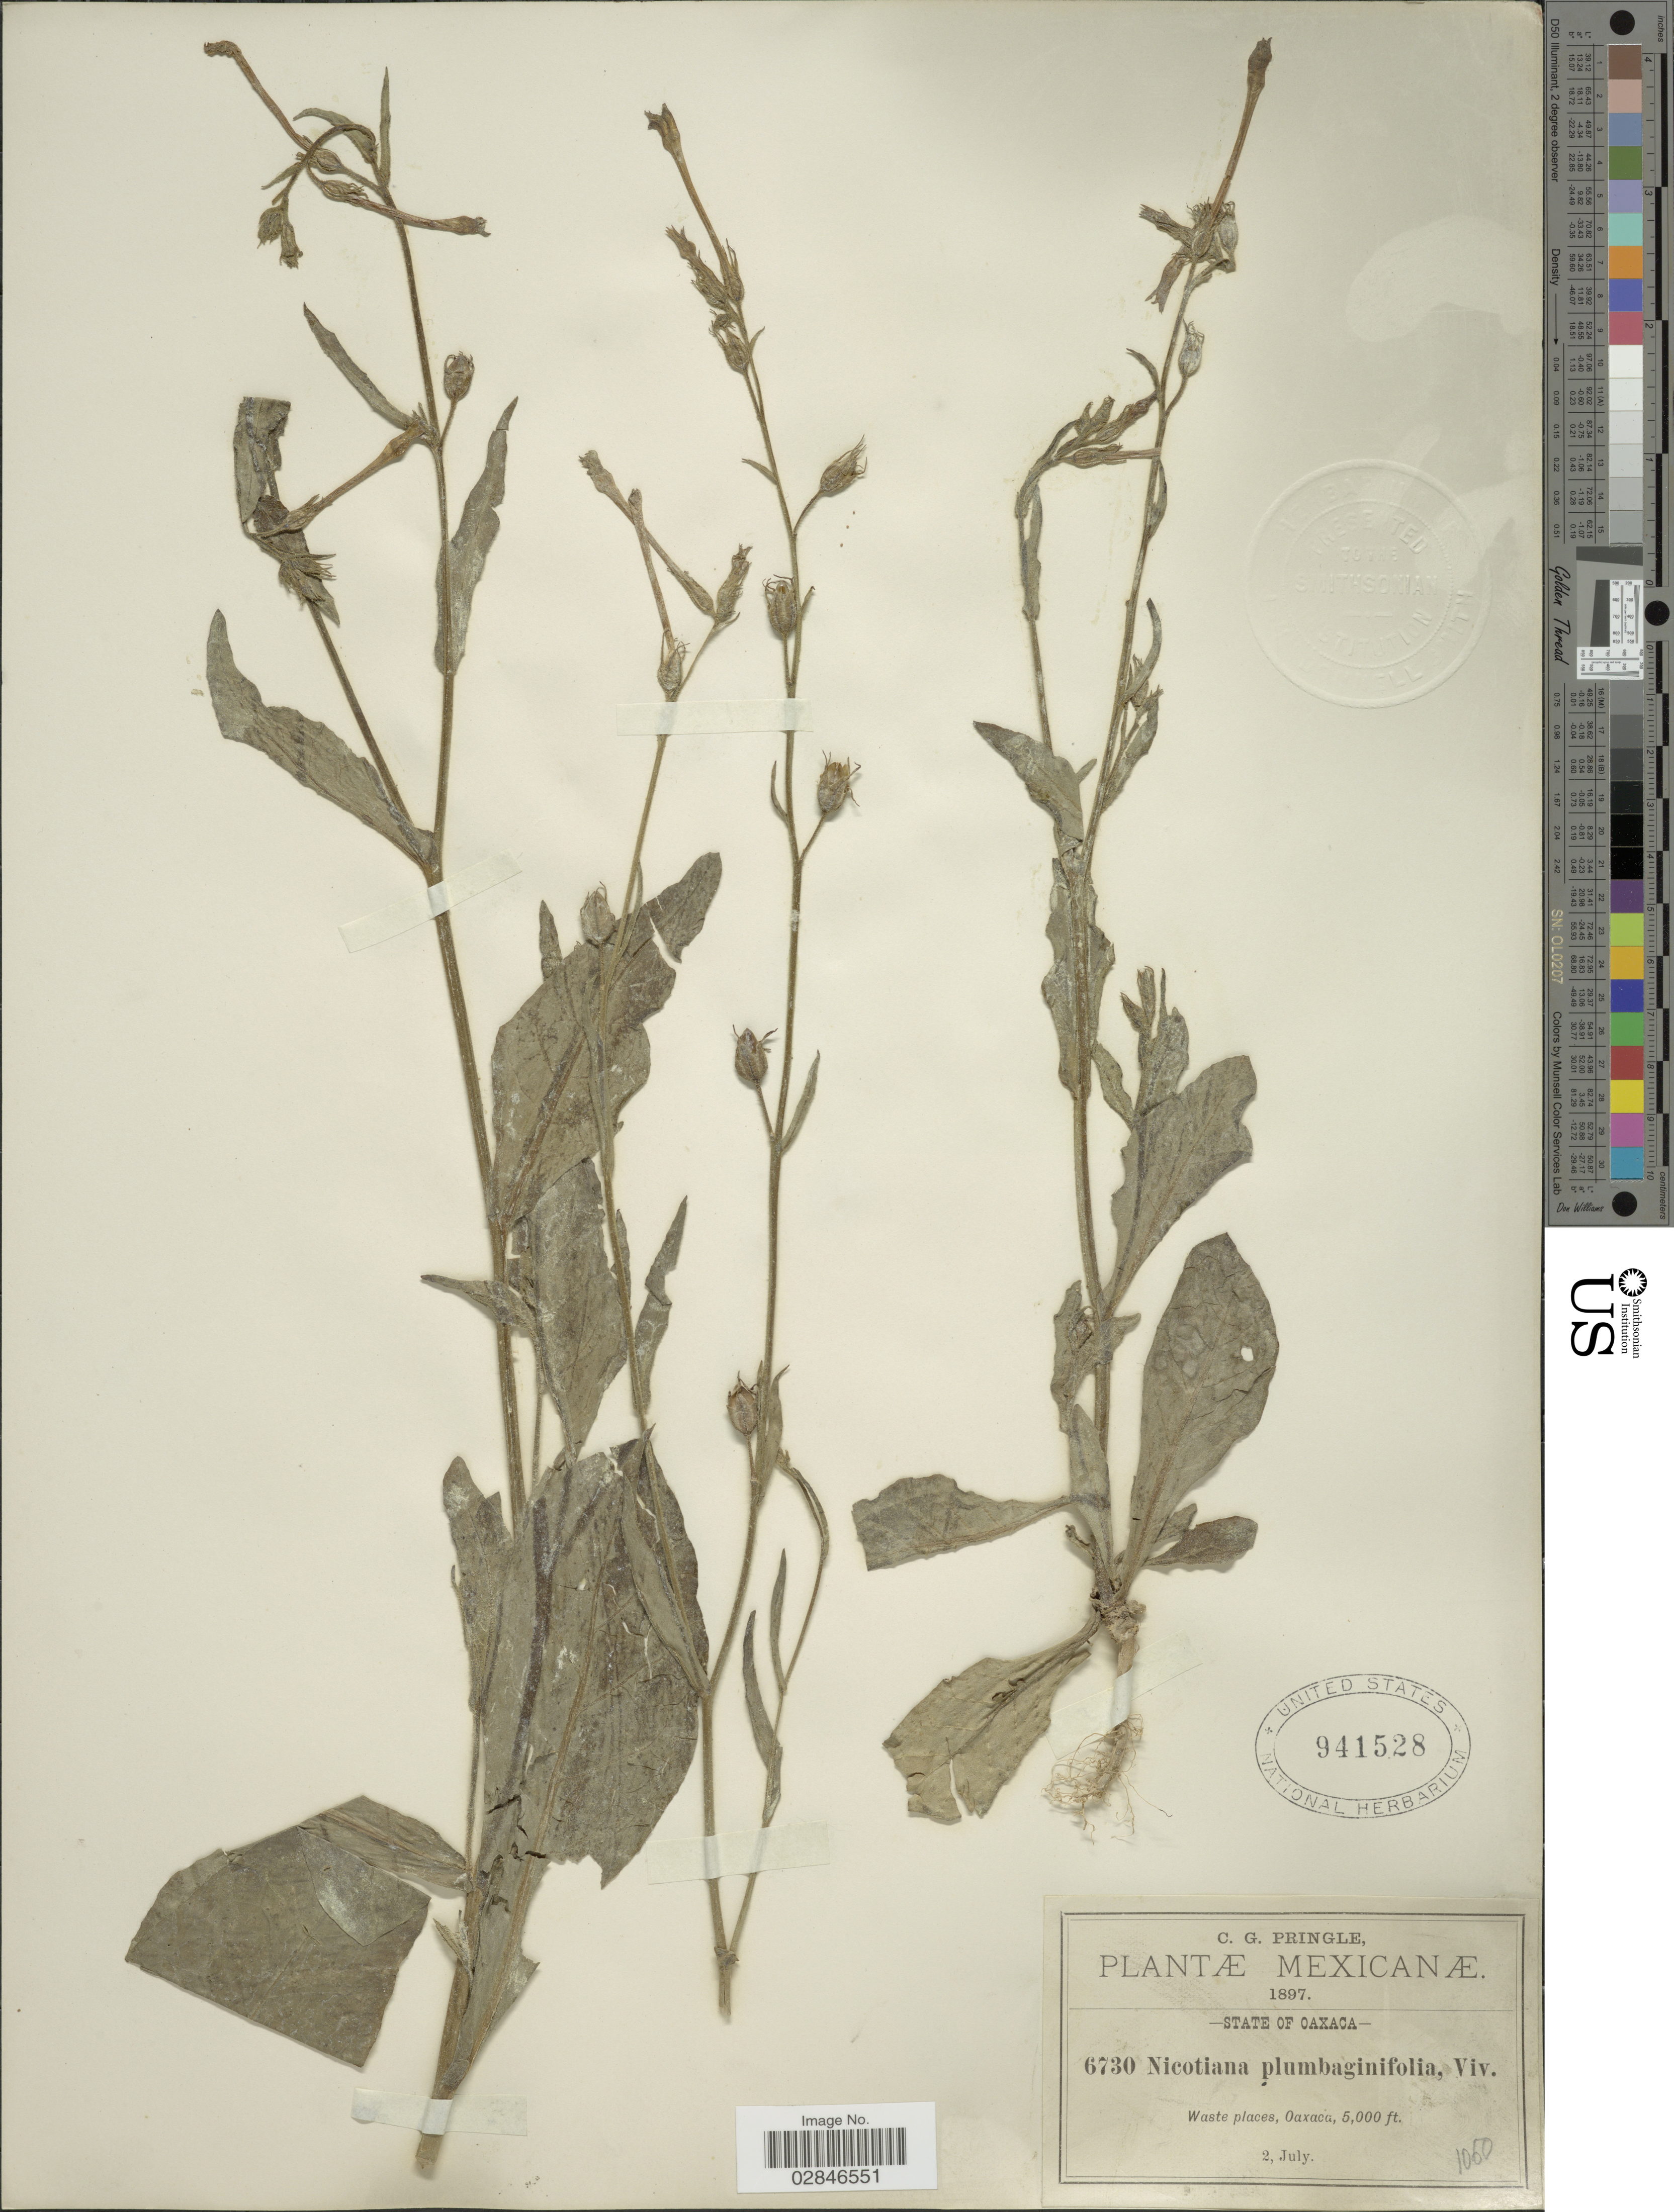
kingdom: Plantae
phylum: Tracheophyta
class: Magnoliopsida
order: Solanales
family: Solanaceae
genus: Nicotiana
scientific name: Nicotiana plumbaginifolia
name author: Viv.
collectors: C. G. Pringle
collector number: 6730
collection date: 1897-07-02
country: Mexico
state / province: Oaxaca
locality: Wate places, Oaxaca.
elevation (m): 1524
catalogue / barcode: US 941528